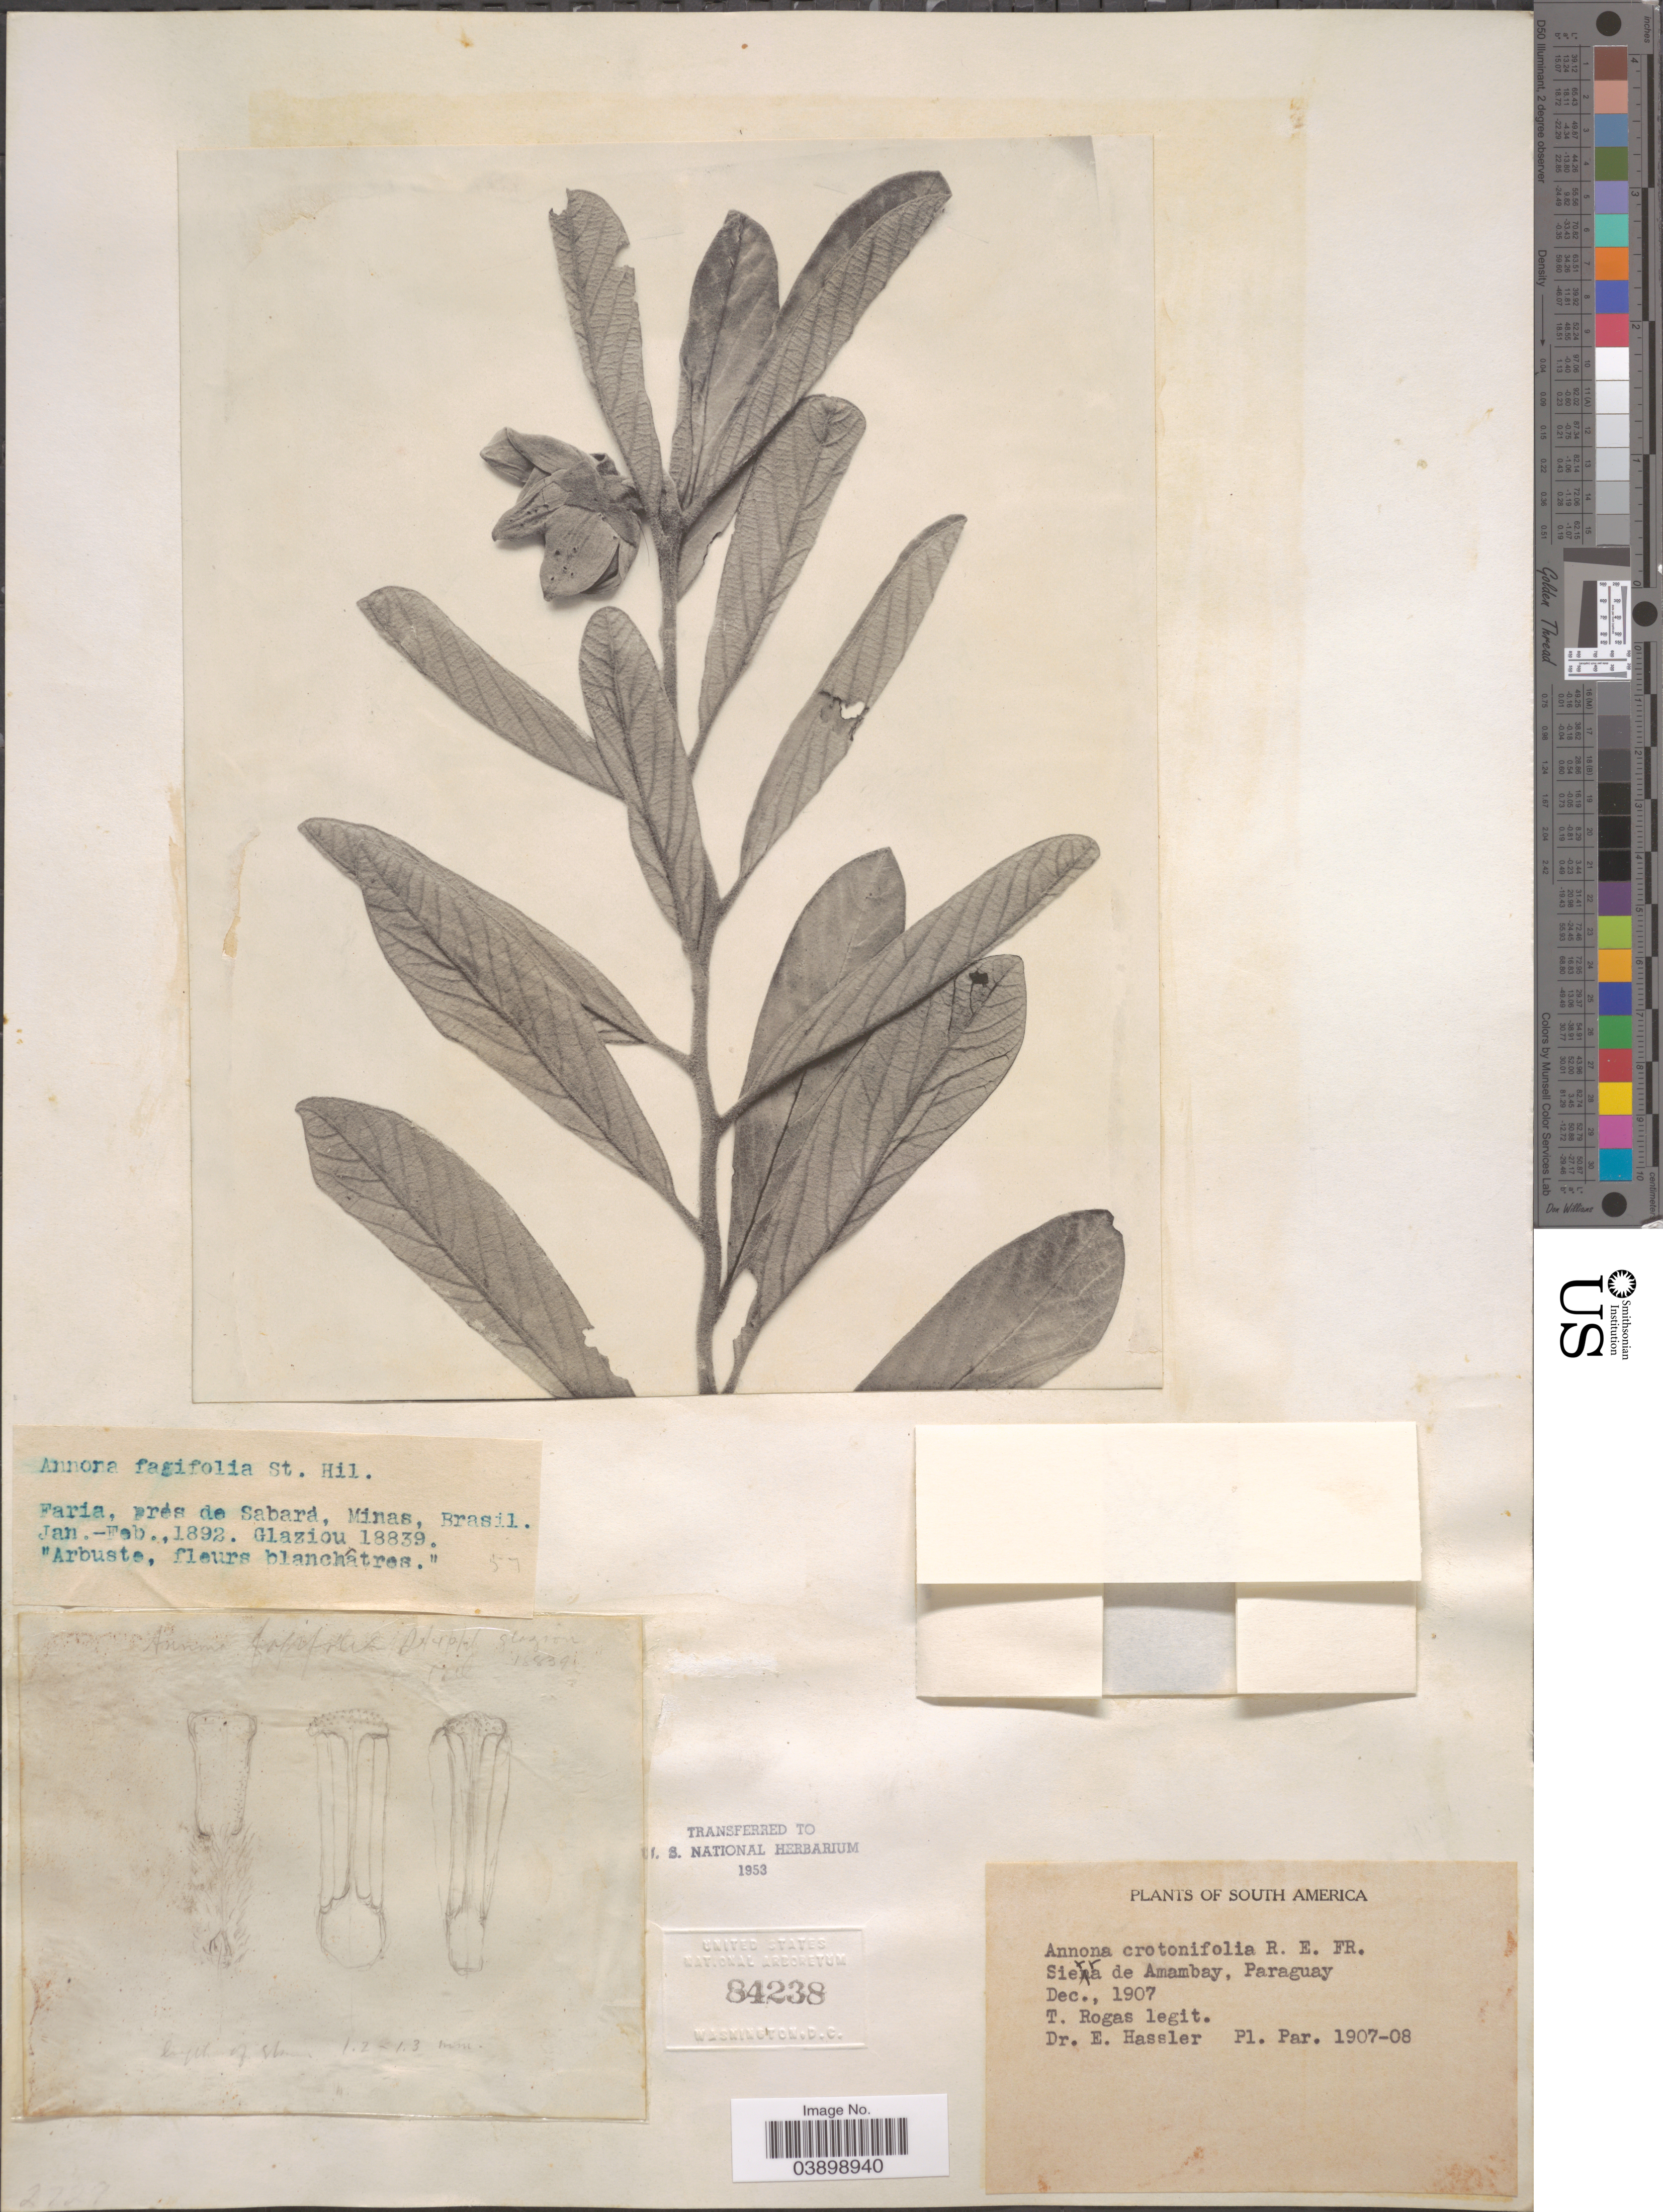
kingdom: Plantae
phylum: Tracheophyta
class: Magnoliopsida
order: Magnoliales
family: Annonaceae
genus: Annona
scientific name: Annona crotonifolia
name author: Mart.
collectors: T. Rogas & E. Hassler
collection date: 1907-12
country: Paraguay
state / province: Amambay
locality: Sierra de Amambay.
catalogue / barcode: US 84238-2